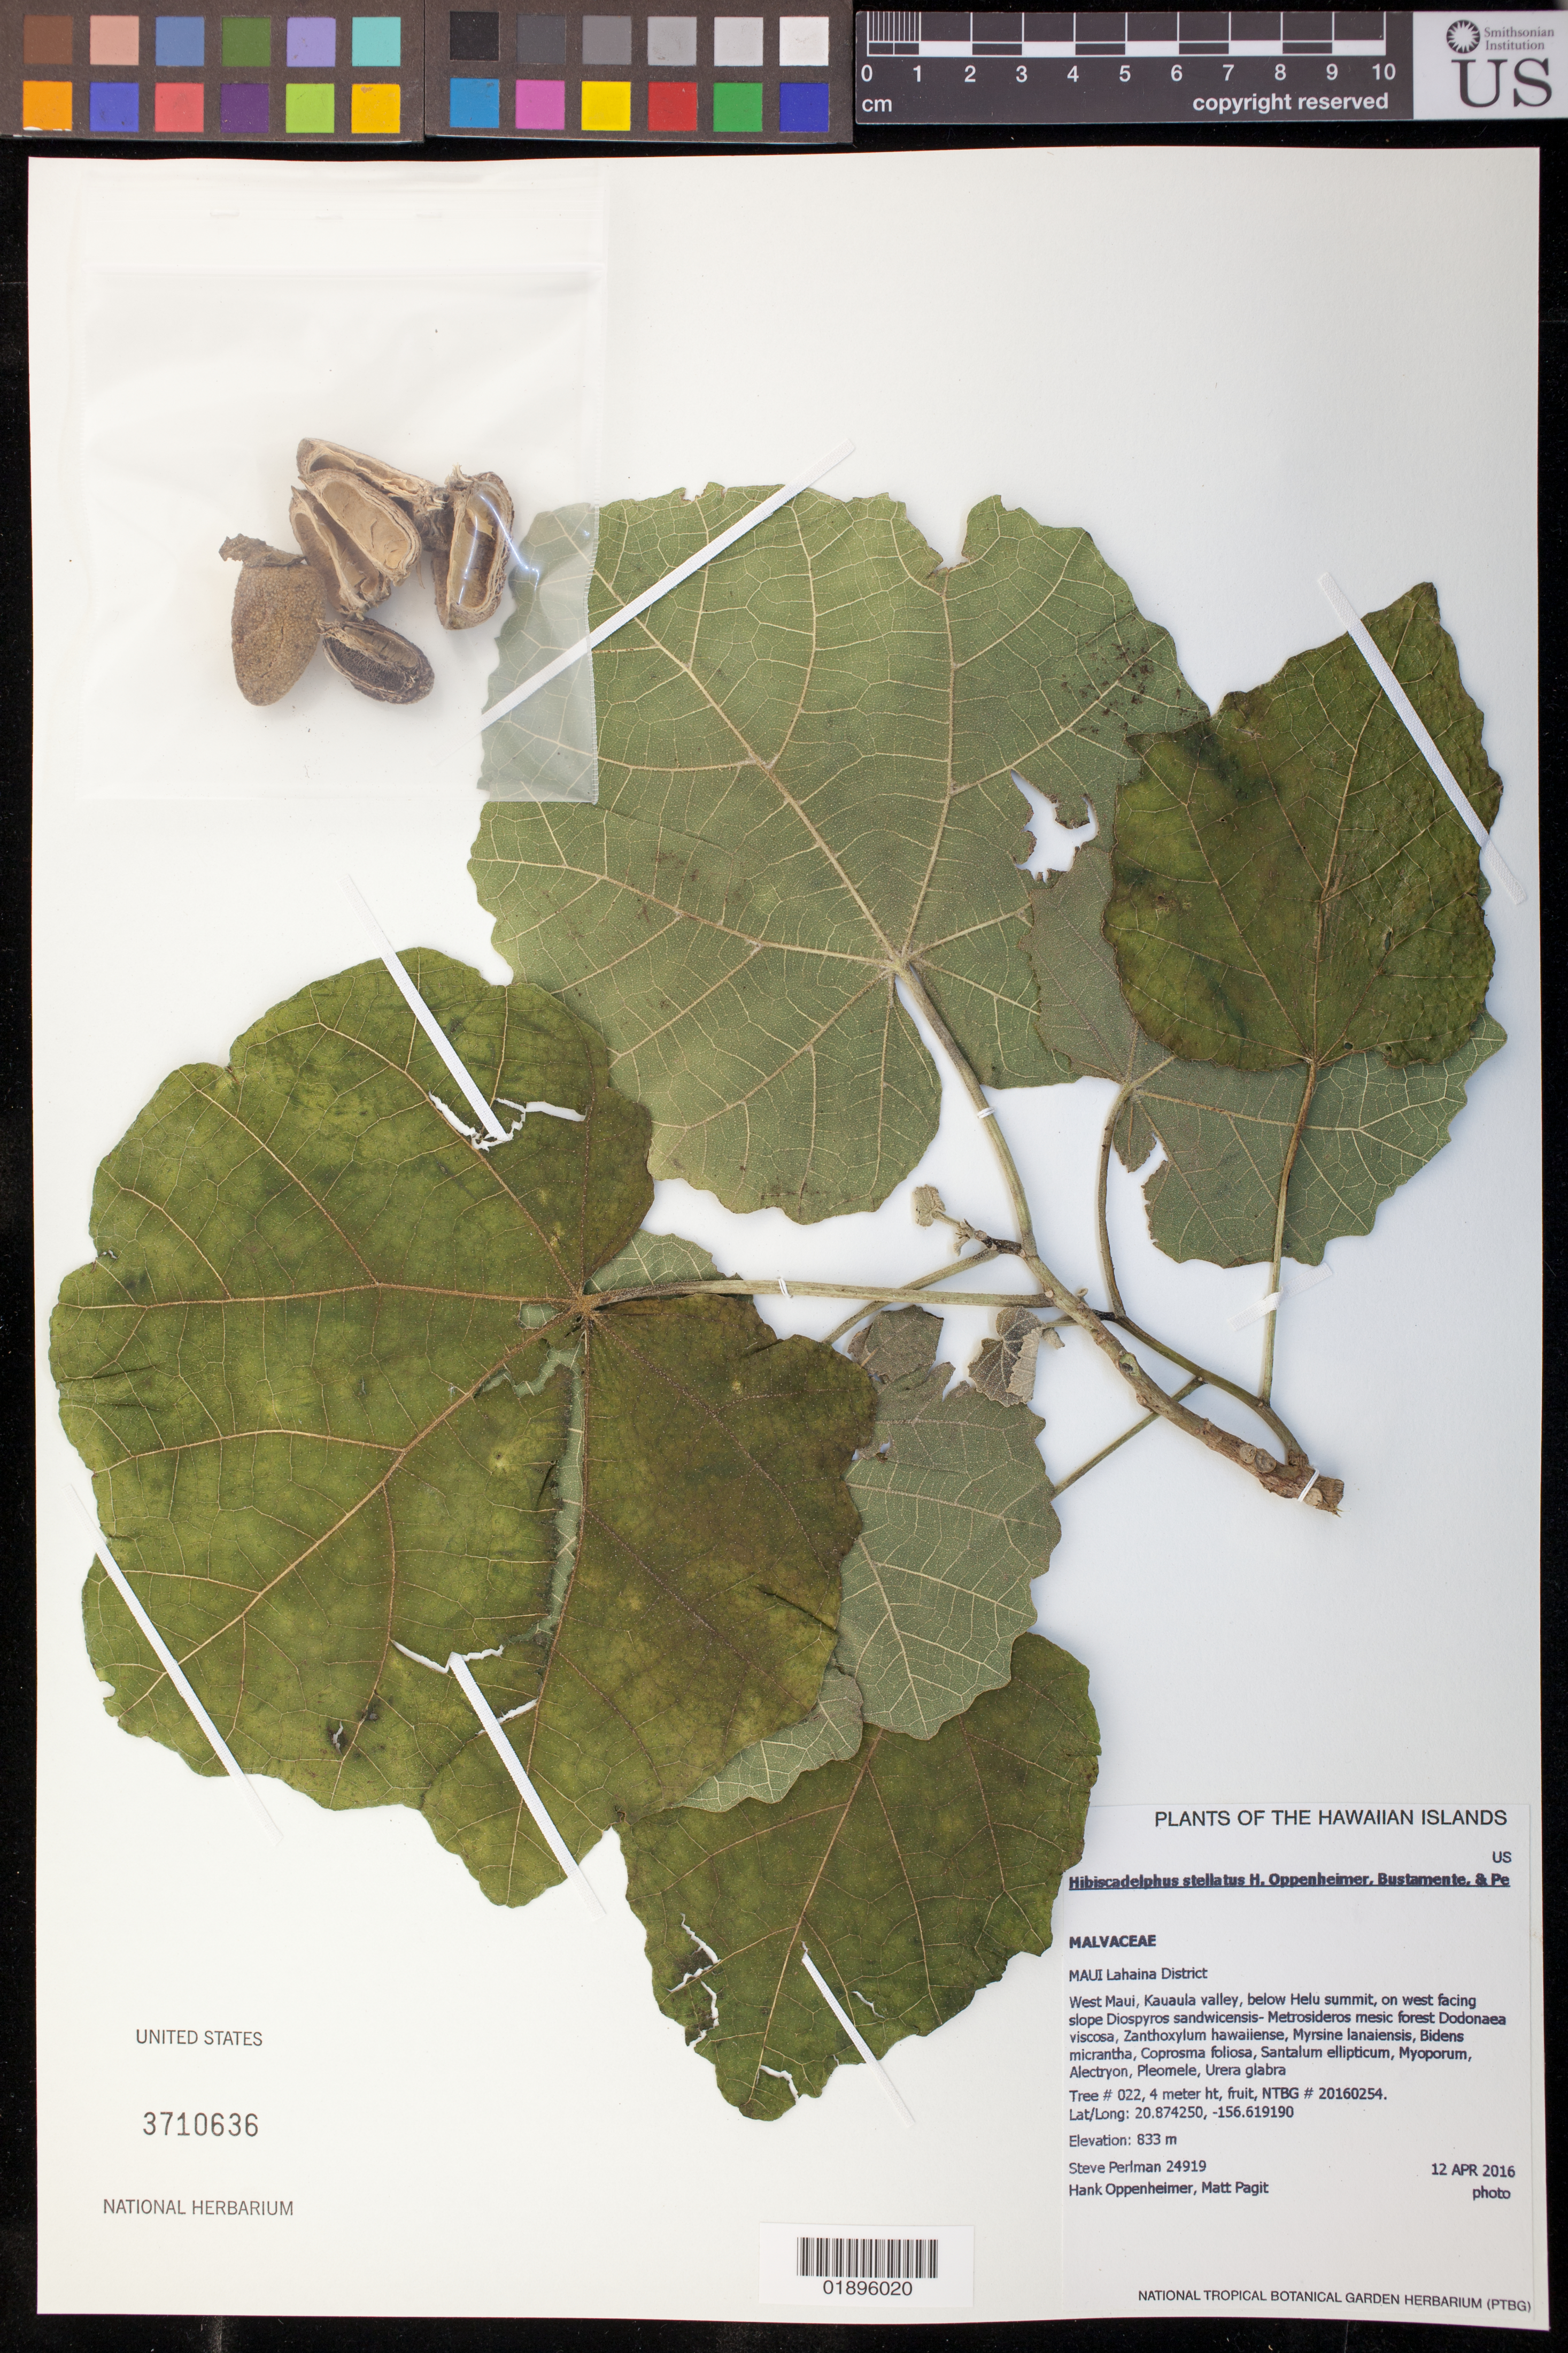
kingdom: Plantae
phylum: Tracheophyta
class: Magnoliopsida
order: Malvales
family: Malvaceae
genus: Hibiscadelphus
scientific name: Hibiscadelphus stellatus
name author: H. Oppenh. et al.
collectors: S. P. Perlman, H. L. Oppenheimer & M. Pagit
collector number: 24919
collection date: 2016-04-12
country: United States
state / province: Hawaii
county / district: Maui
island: Maui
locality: Lahaina District, West Maui, Kauaula Valley, below Helu summit, on west facing slope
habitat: Mesic forest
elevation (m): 833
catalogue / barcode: US 3710636